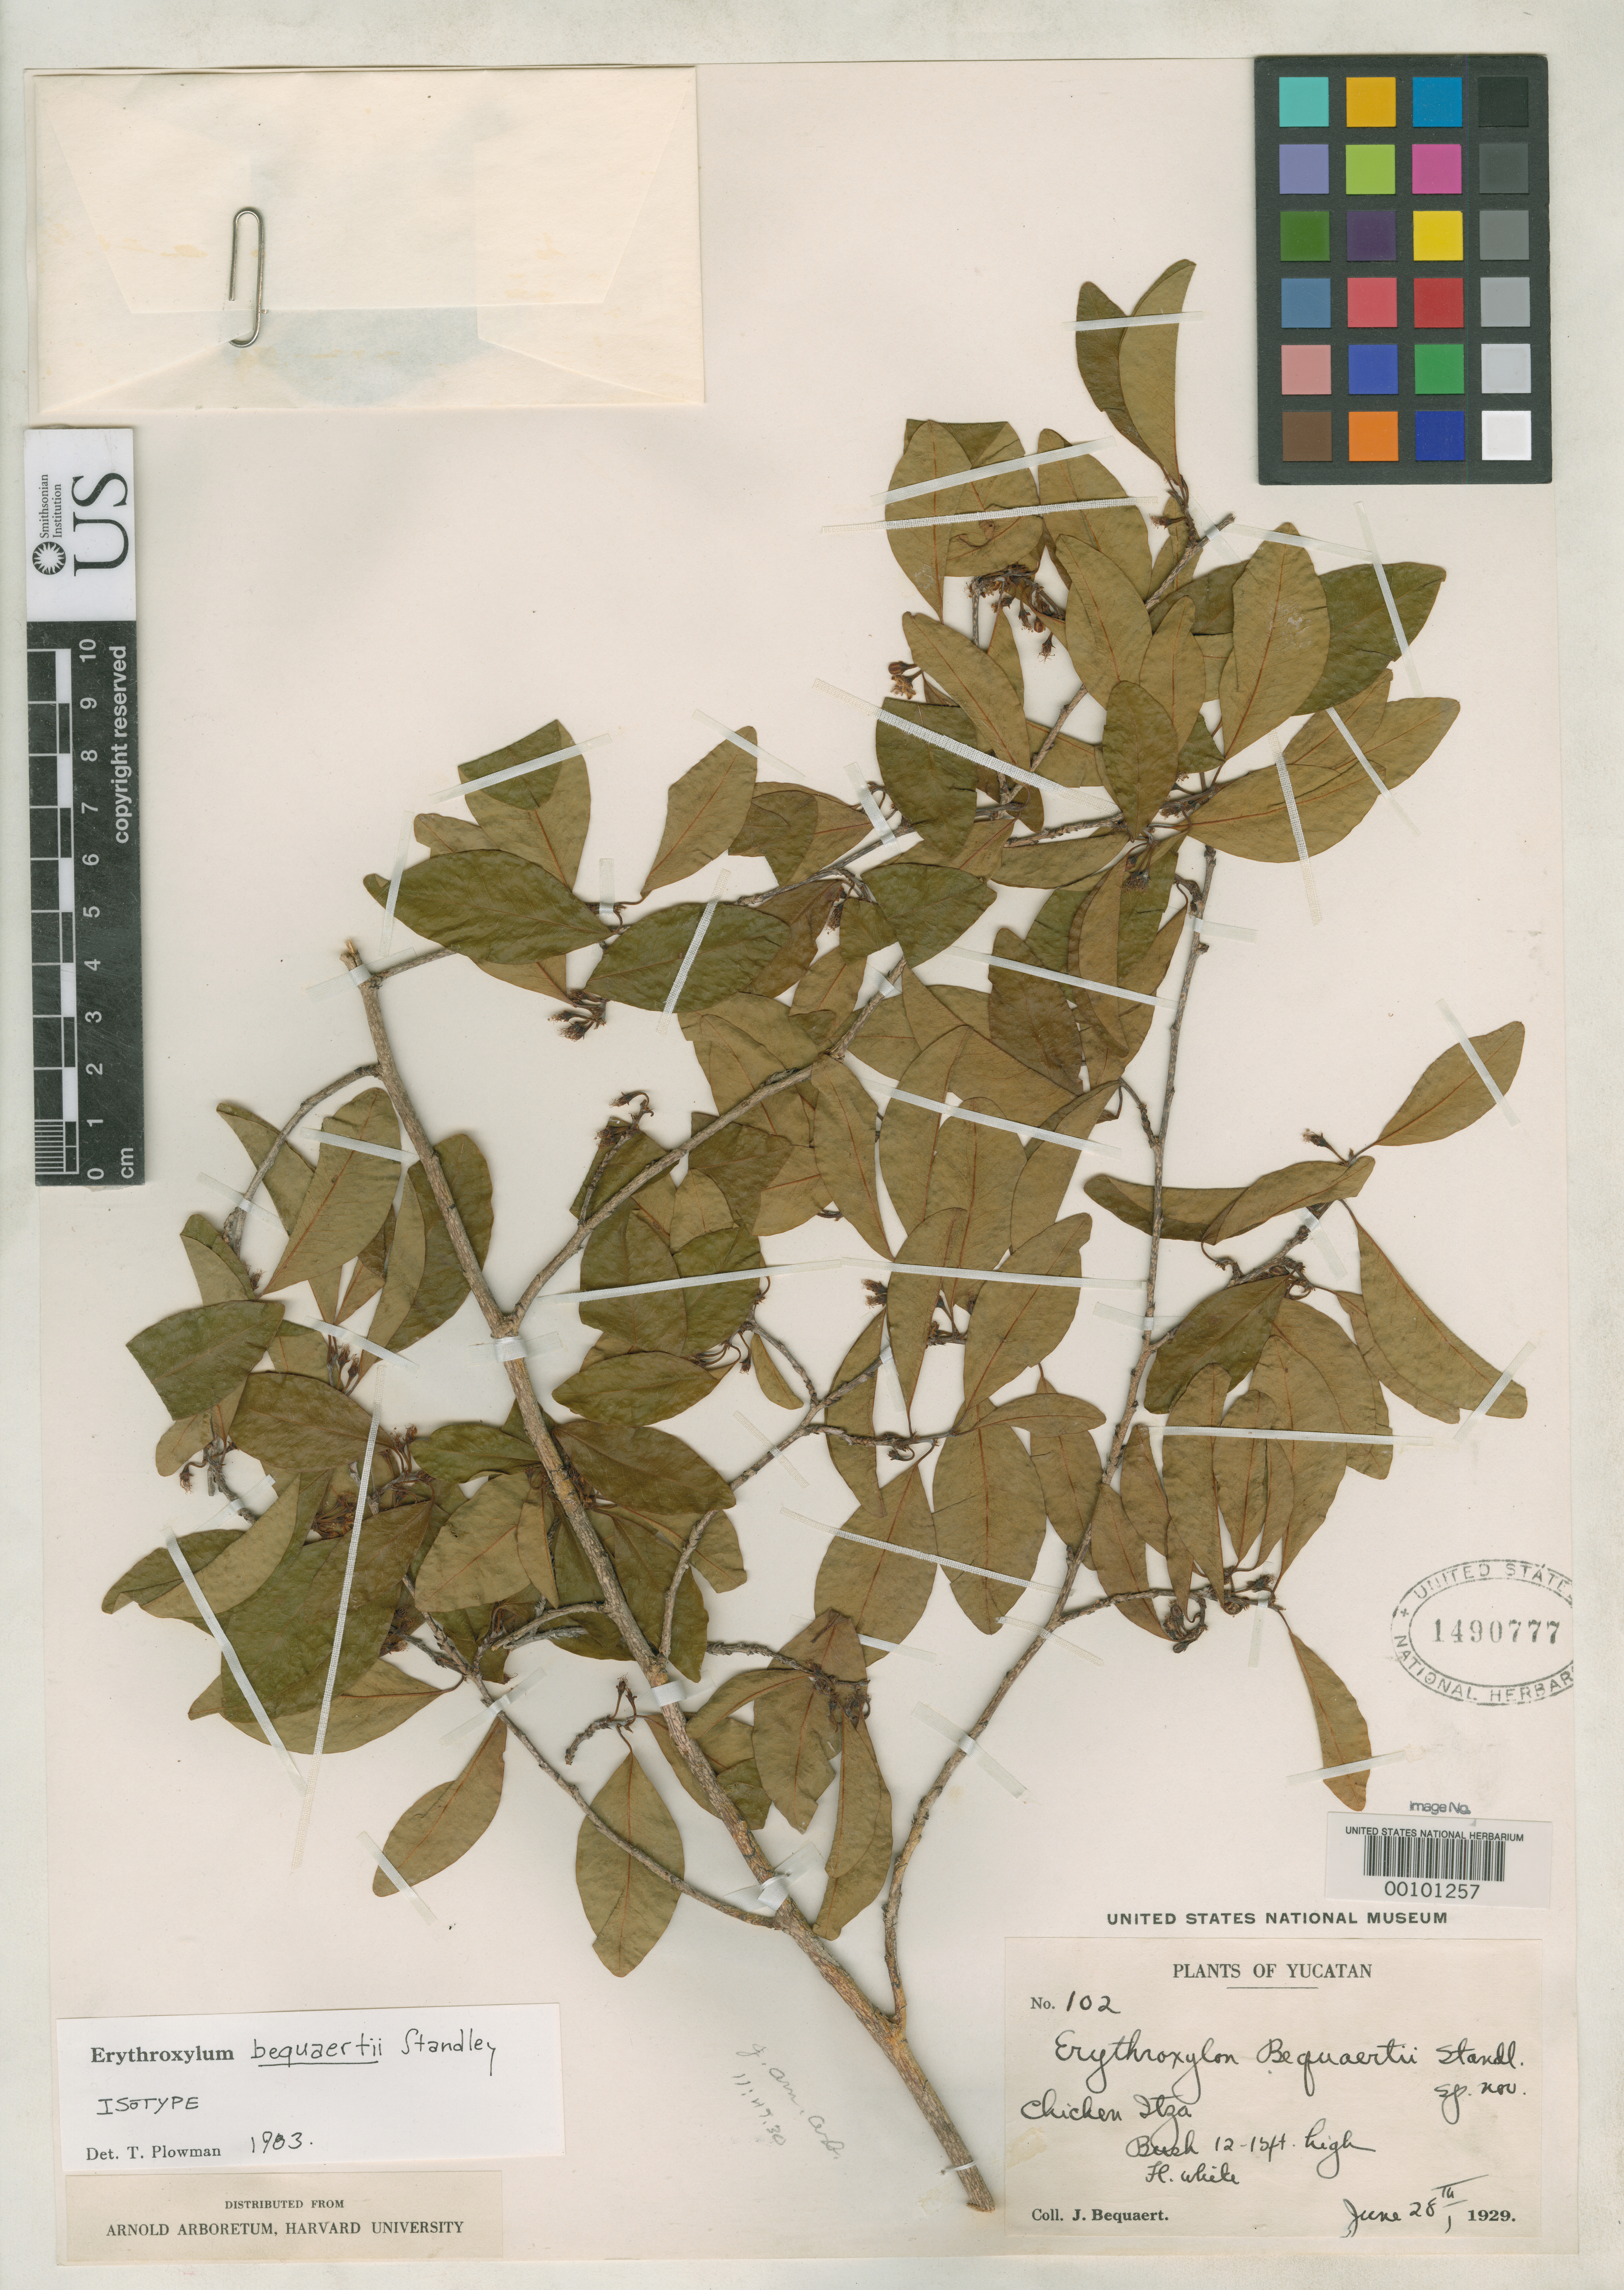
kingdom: Plantae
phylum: Tracheophyta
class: Magnoliopsida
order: Malpighiales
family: Erythroxylaceae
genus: Erythroxylum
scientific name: Erythroxylum bequaertii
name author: Standl.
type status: Isotype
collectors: J. Bequaert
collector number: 102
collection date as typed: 28 Jun 1929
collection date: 1929-06-28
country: Mexico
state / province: Yucatan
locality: Chichen Itza.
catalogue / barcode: US 1490777